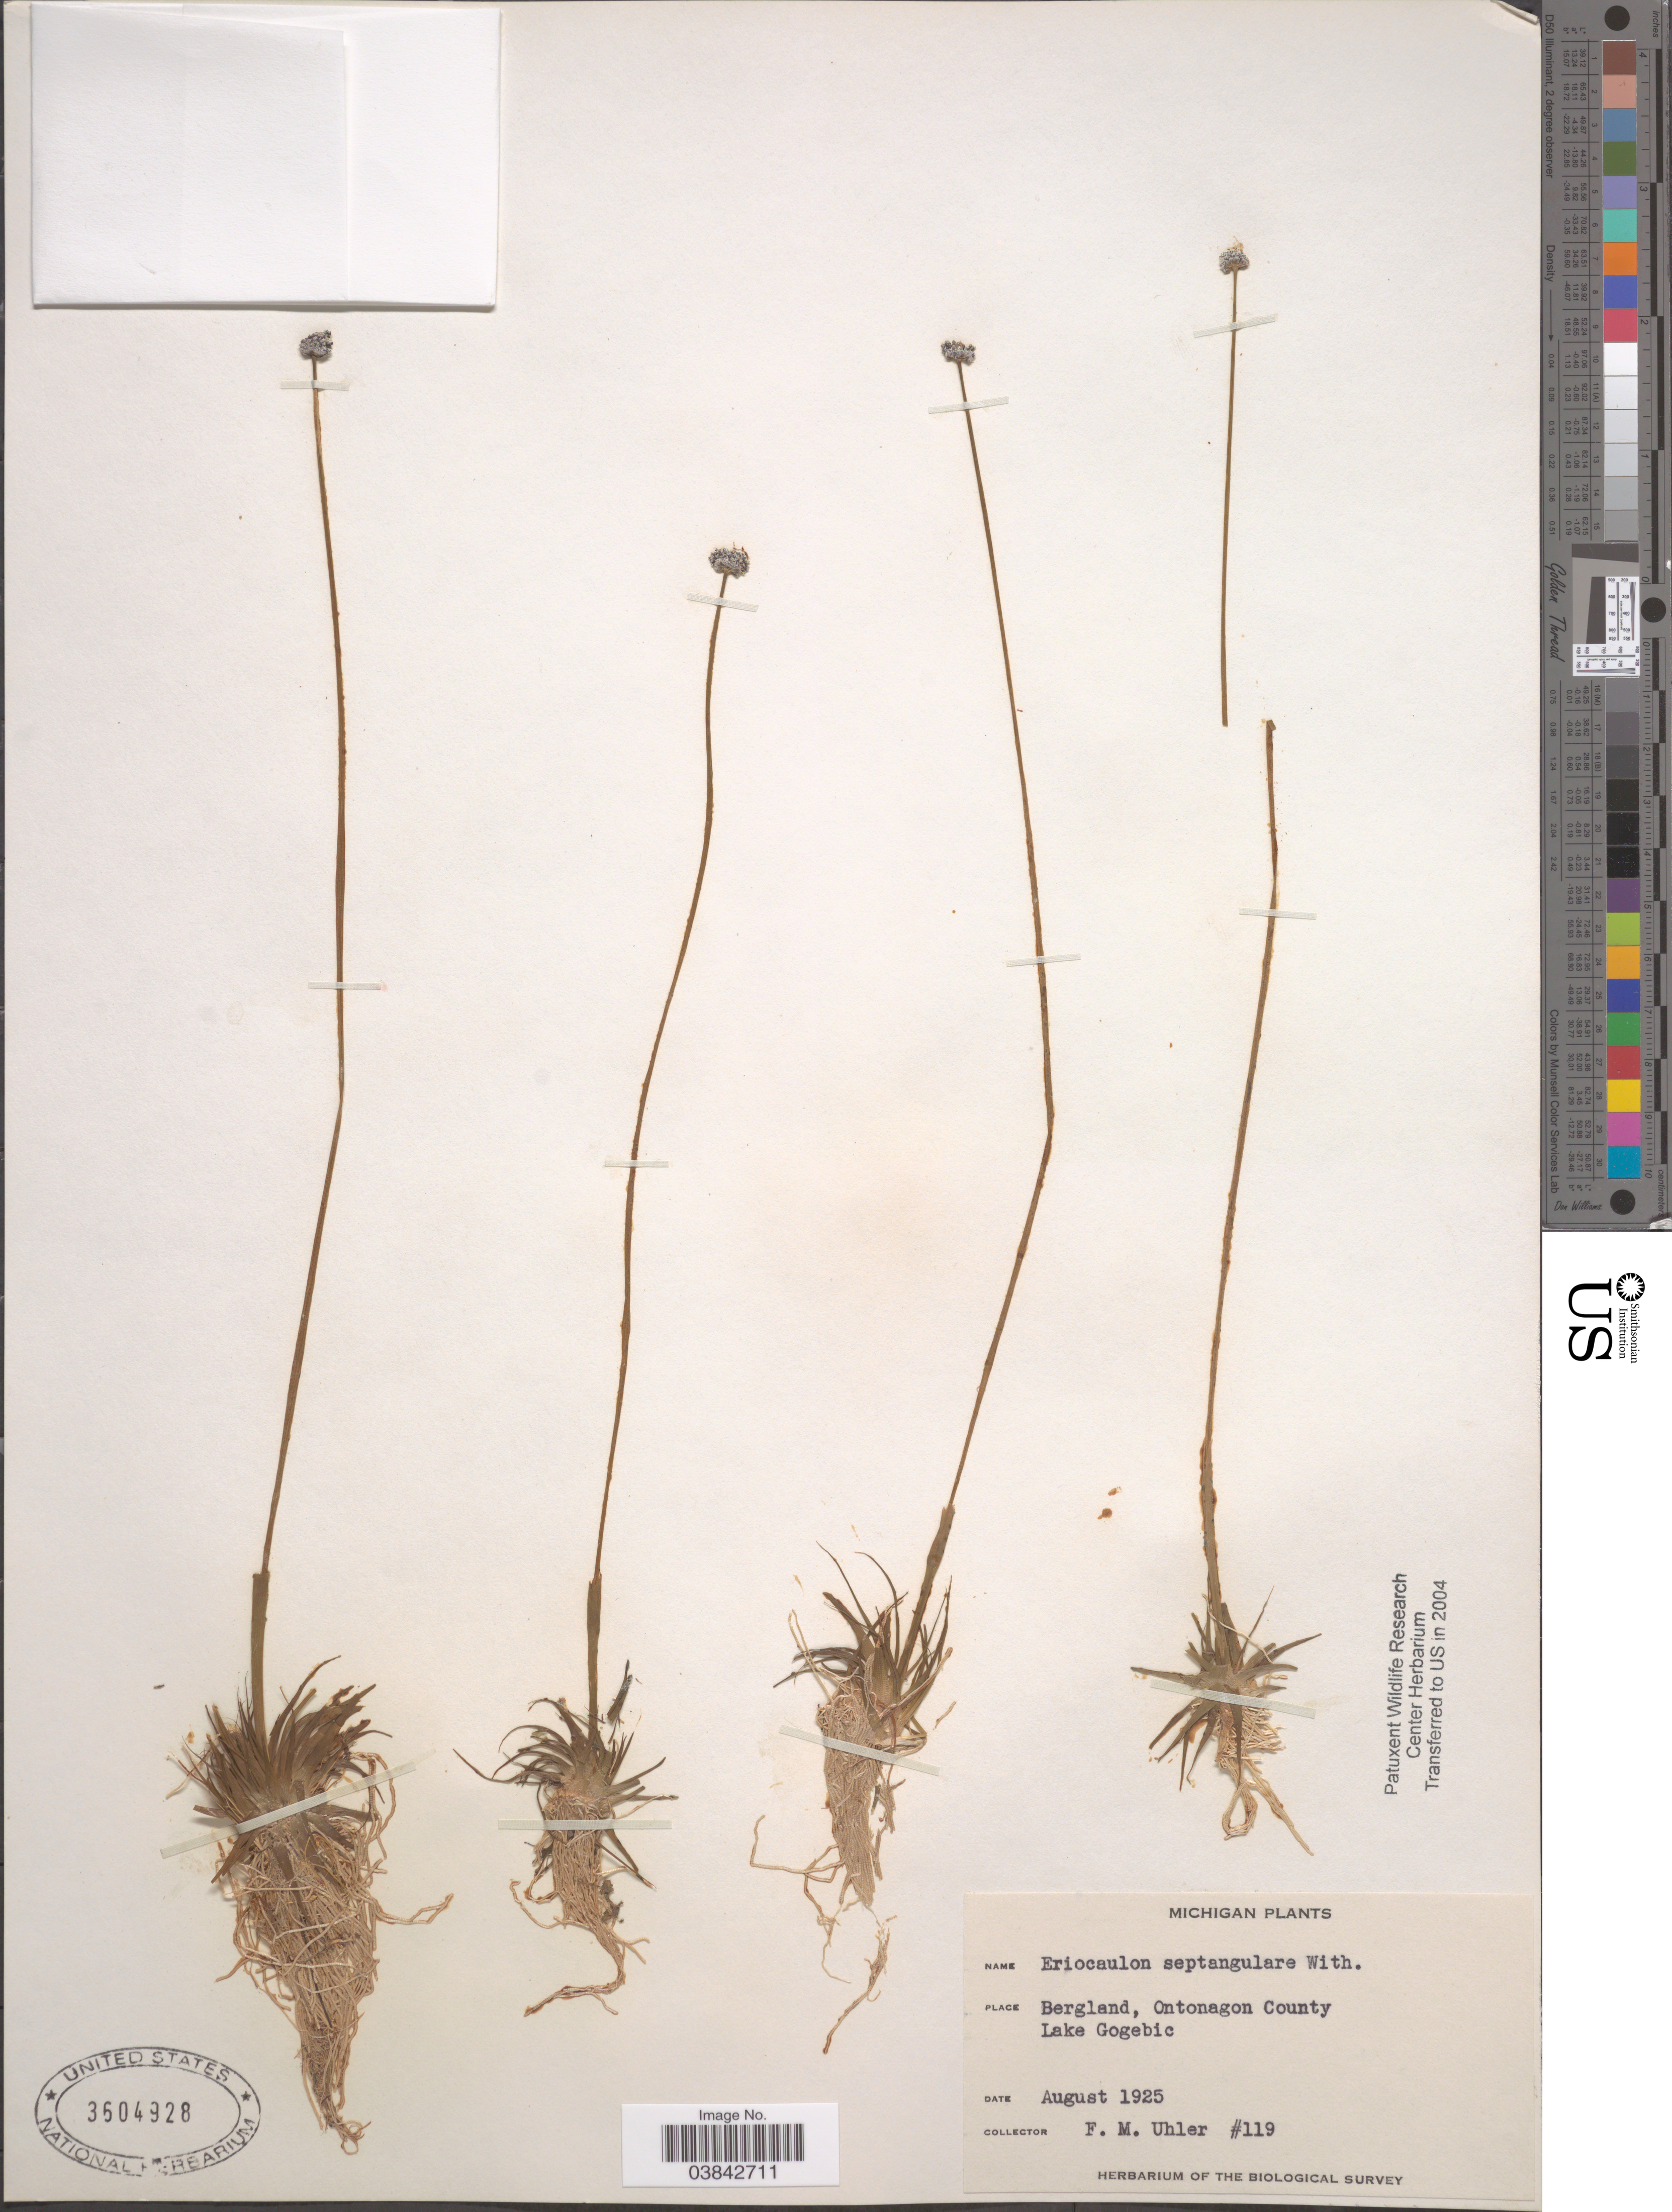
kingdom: Plantae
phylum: Tracheophyta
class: Liliopsida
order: Poales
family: Eriocaulaceae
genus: Eriocaulon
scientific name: Eriocaulon aquaticum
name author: (Hill) Druce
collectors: F. M. Uhler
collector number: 119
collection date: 1925-08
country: United States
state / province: Michigan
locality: Bergland, Ontonagon County. Lake Gogebic.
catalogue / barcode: US 3604928